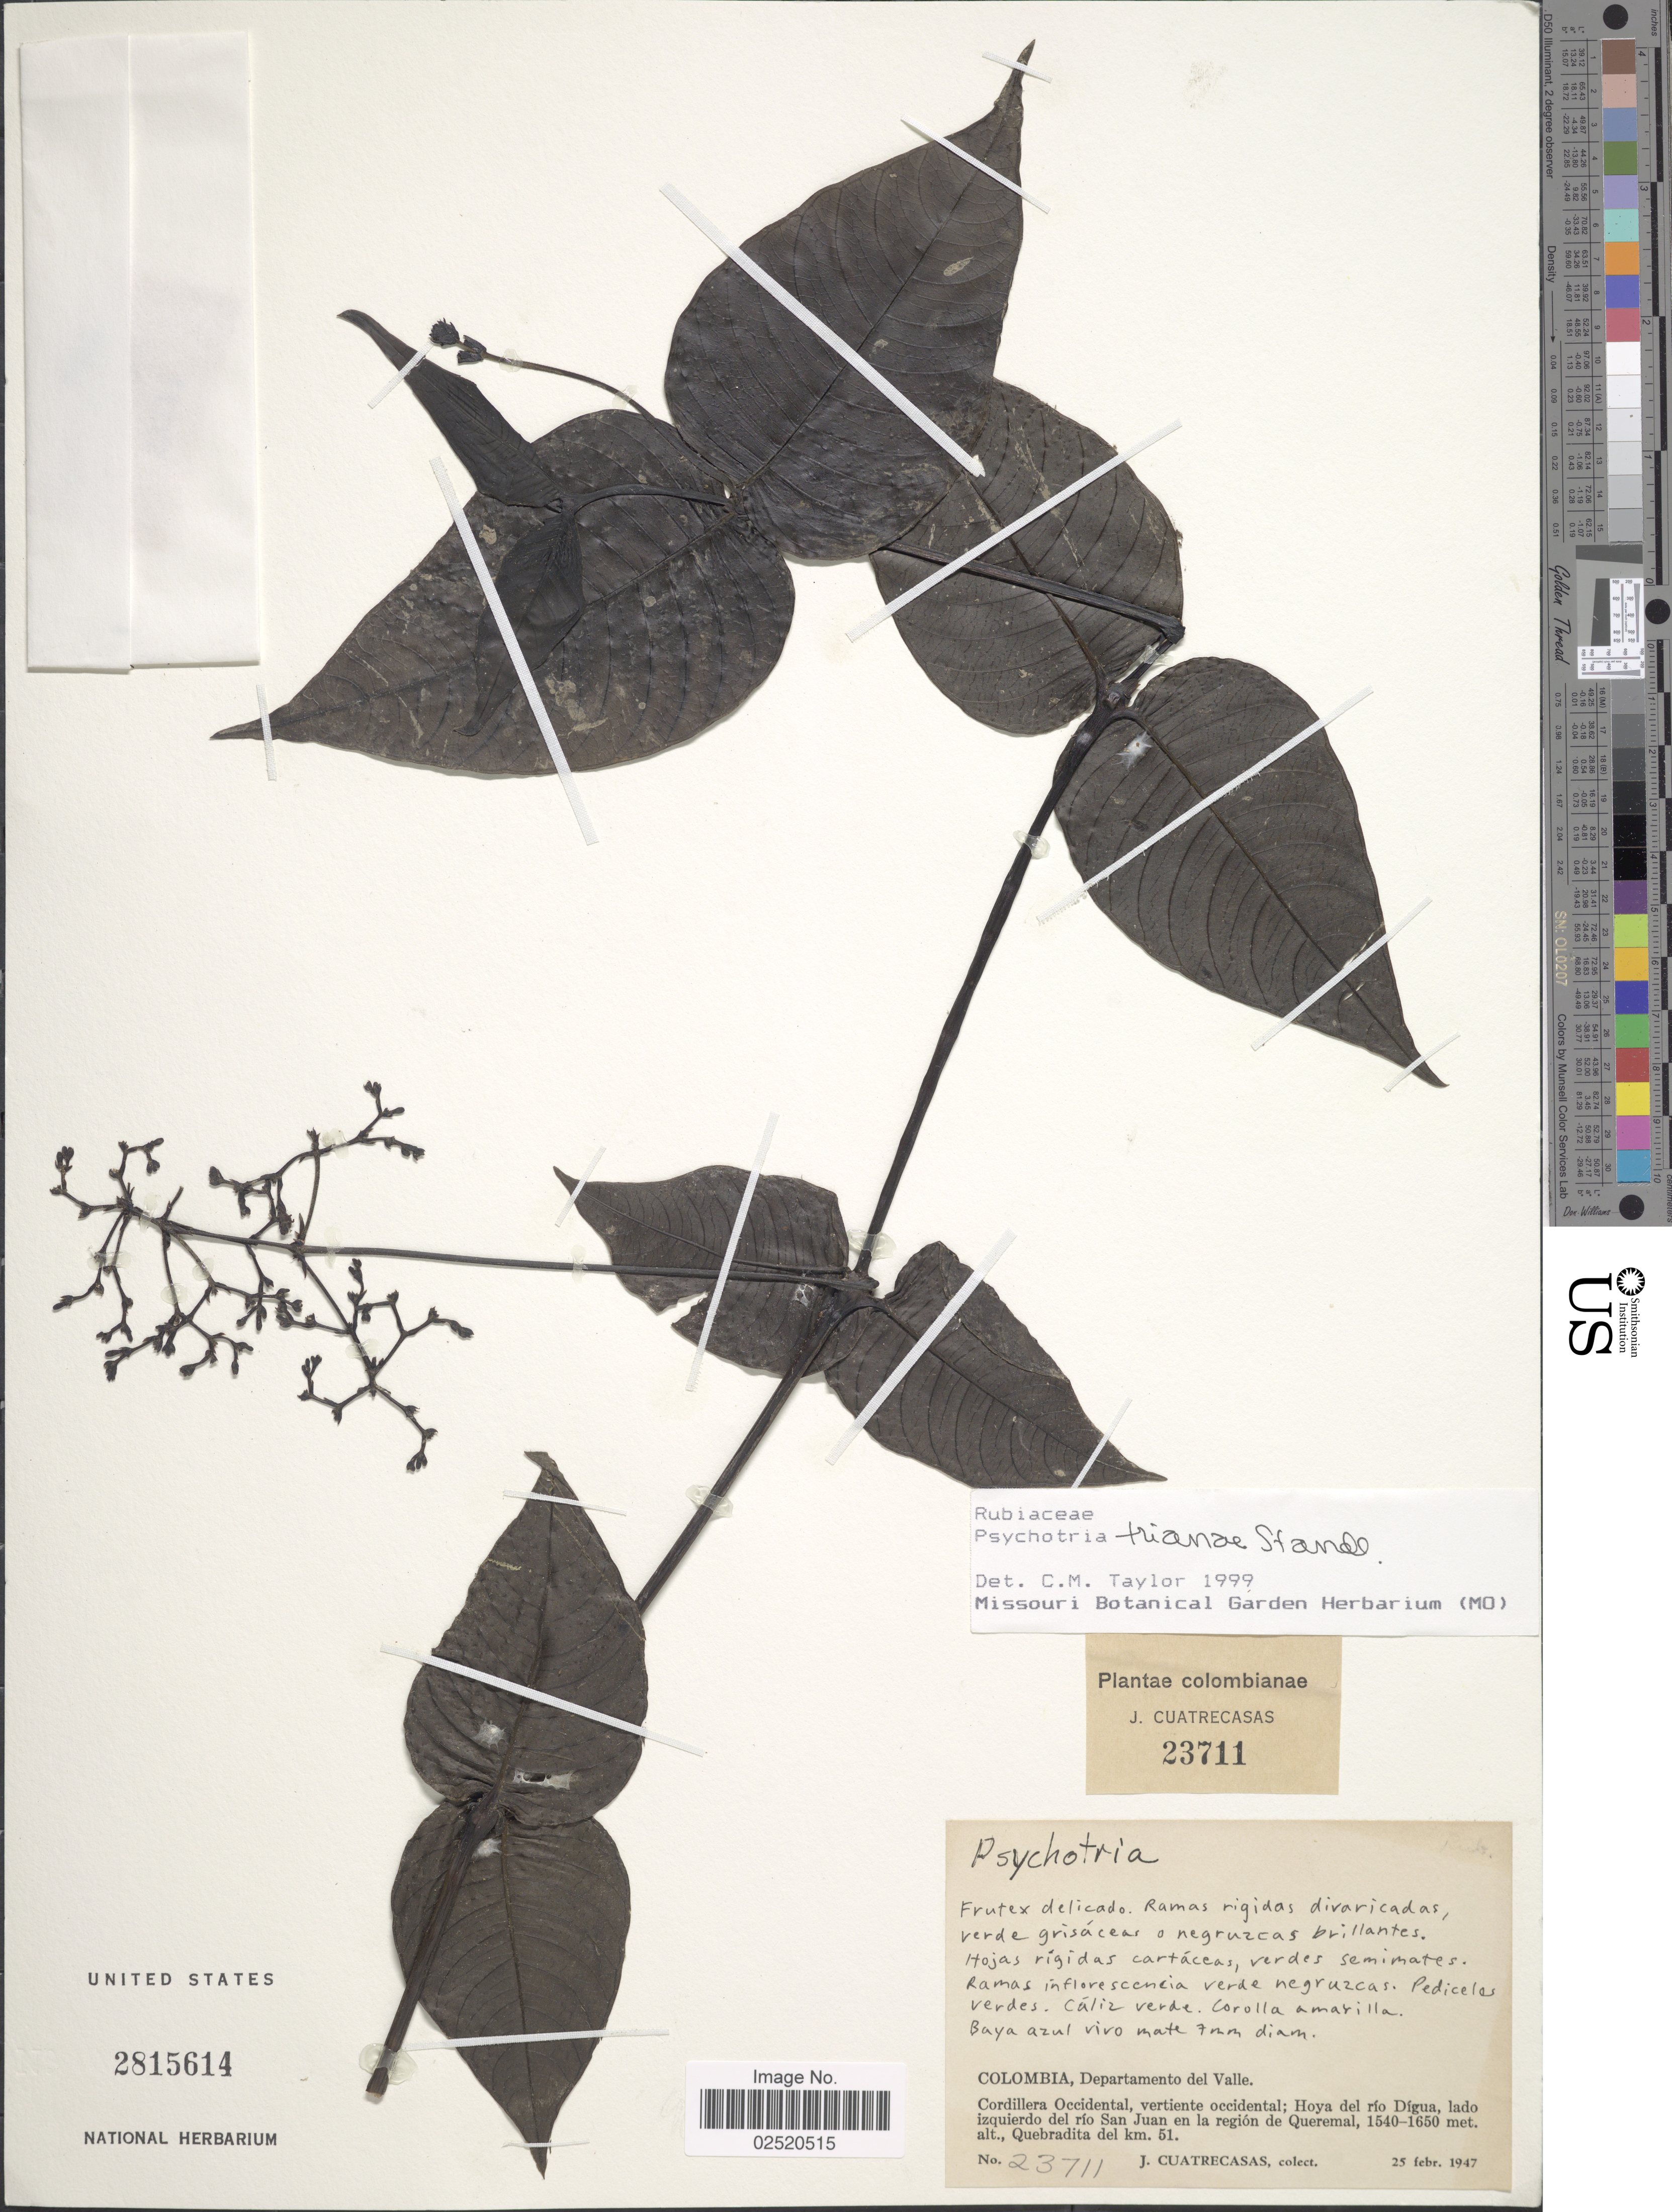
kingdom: Plantae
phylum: Tracheophyta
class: Magnoliopsida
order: Gentianales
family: Rubiaceae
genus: Psychotria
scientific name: Psychotria trianae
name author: Standl.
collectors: J. Cuatrecasas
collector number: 23711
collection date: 1947-02-25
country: Colombia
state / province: Valle del Cauca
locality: Departamento del Valle. Cordillera Occidental, vertiente occidental: Hoya del río Dígua, lado izquierdo del río San Juan en la región de Queremal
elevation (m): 1540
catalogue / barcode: US 2815614